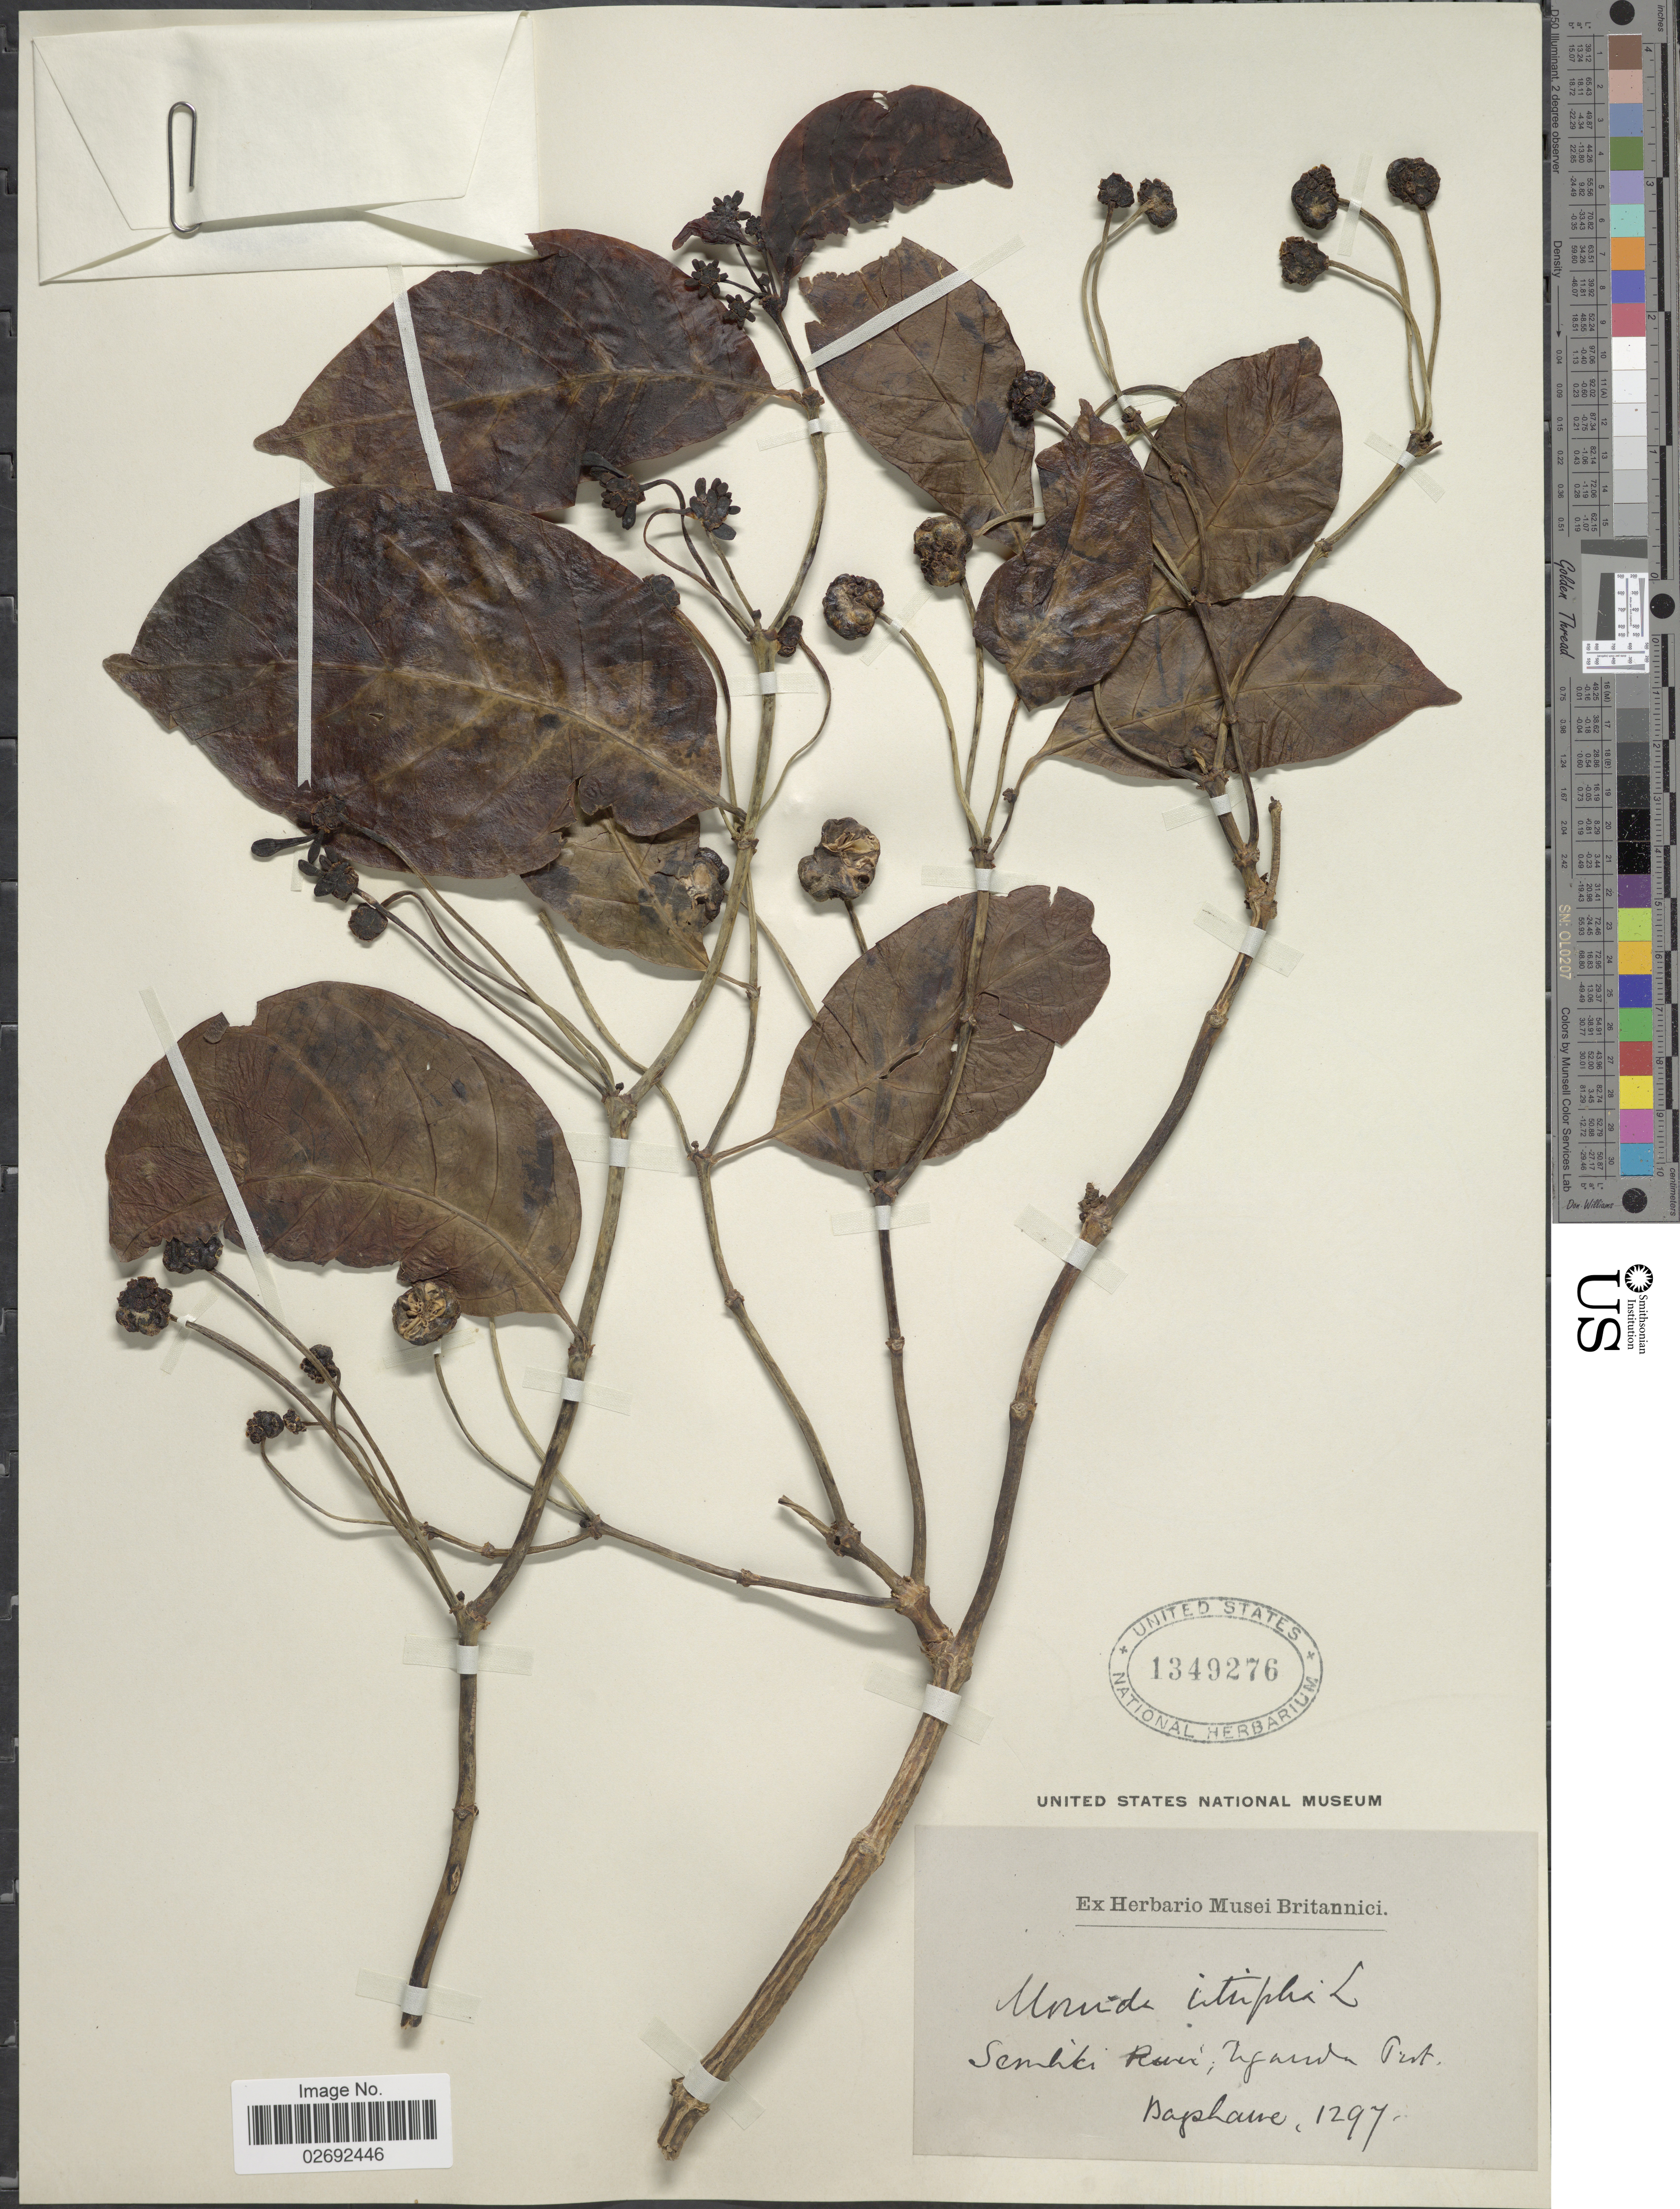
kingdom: Plantae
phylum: Tracheophyta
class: Magnoliopsida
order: Gentianales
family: Rubiaceae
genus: Morinda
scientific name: Morinda citrifolia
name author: L.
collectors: Baphane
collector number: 1297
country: Uganda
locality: Semliki River, Uganda Dist.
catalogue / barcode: US 1349276